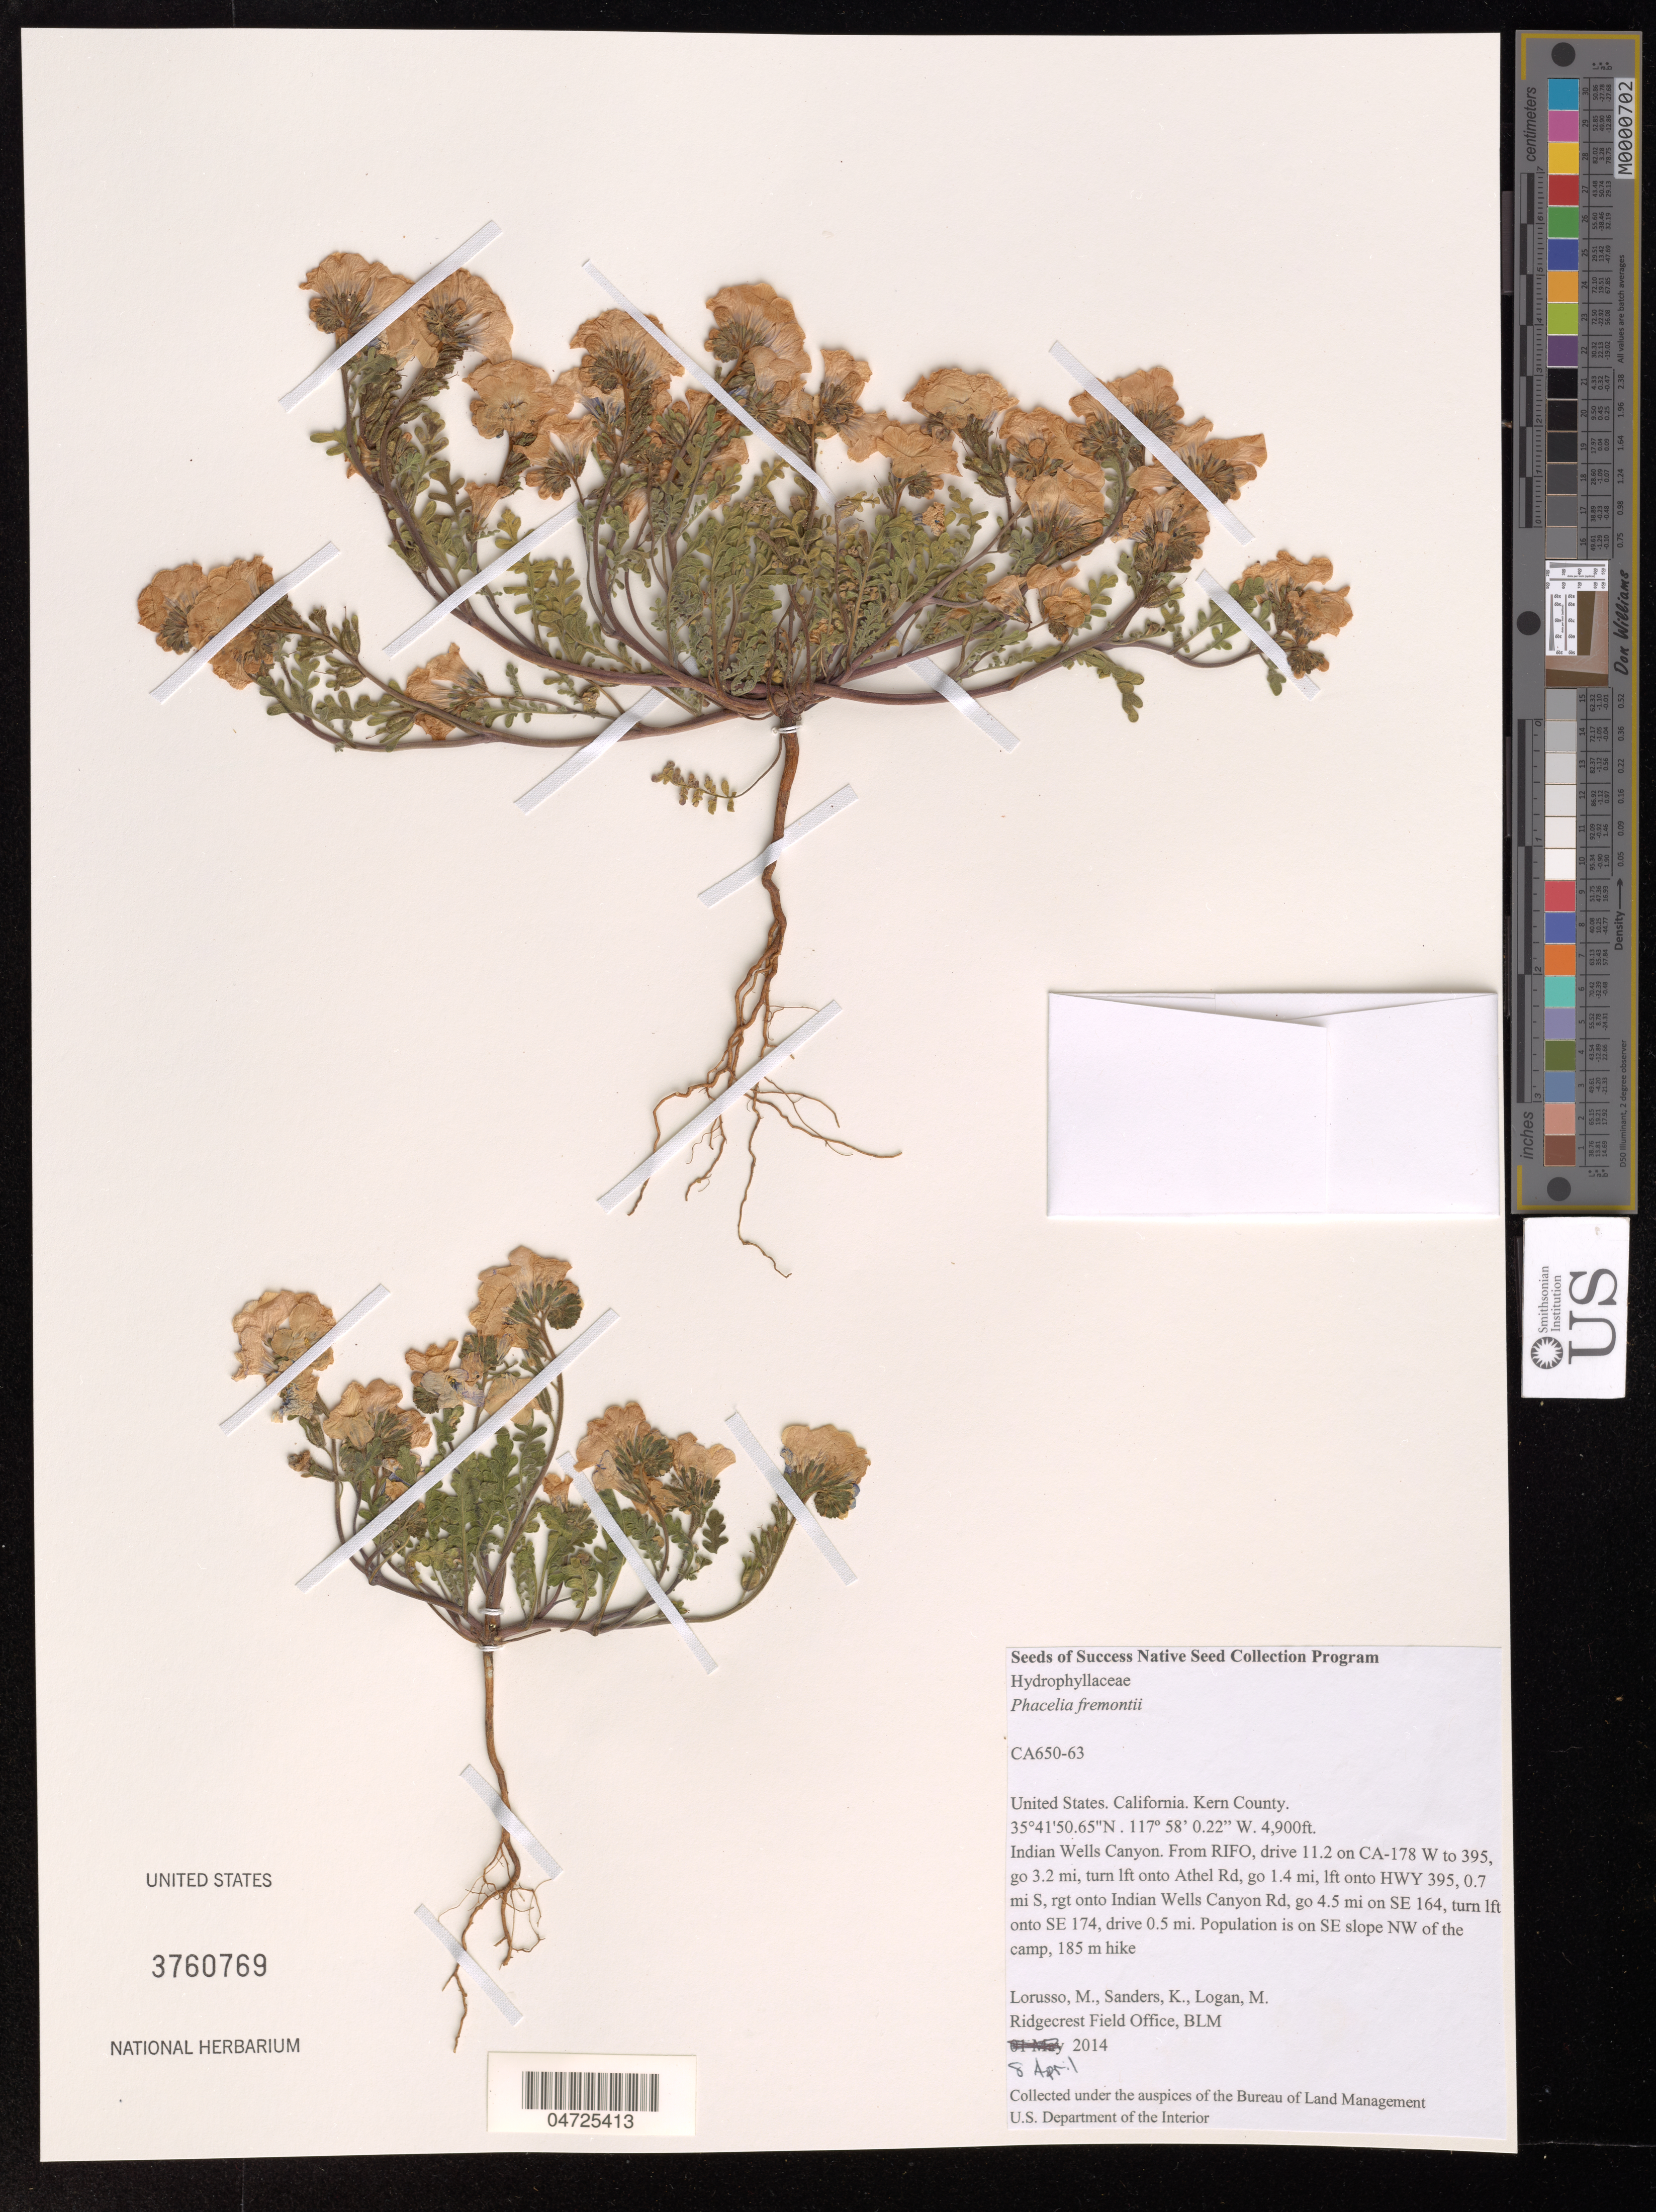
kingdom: Plantae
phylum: Tracheophyta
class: Magnoliopsida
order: Boraginales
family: Hydrophyllaceae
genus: Phacelia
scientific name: Phacelia fremontii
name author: Torr.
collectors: M. Lorusso, K. Sanders & M. Logan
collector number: CA650-63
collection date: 2014-04-08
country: United States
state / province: California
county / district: Kern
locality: Kern County. Indian Wells Canyon. From RIFO, drive 11.2 on CA-178 W to 395, go 3.2 mi, turn lft onto Athel Rd, go 1.4 mi, lft onto HWY 395, 0.7 mi S, rgt onto Indian Wells Canyon Rd, go 4.5 mi on SE 164, turn lft onto SE 174, drive 0.5 mi. Population is on SE slope NW of the camp, 185 m hike.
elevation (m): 1494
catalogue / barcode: US 3760769